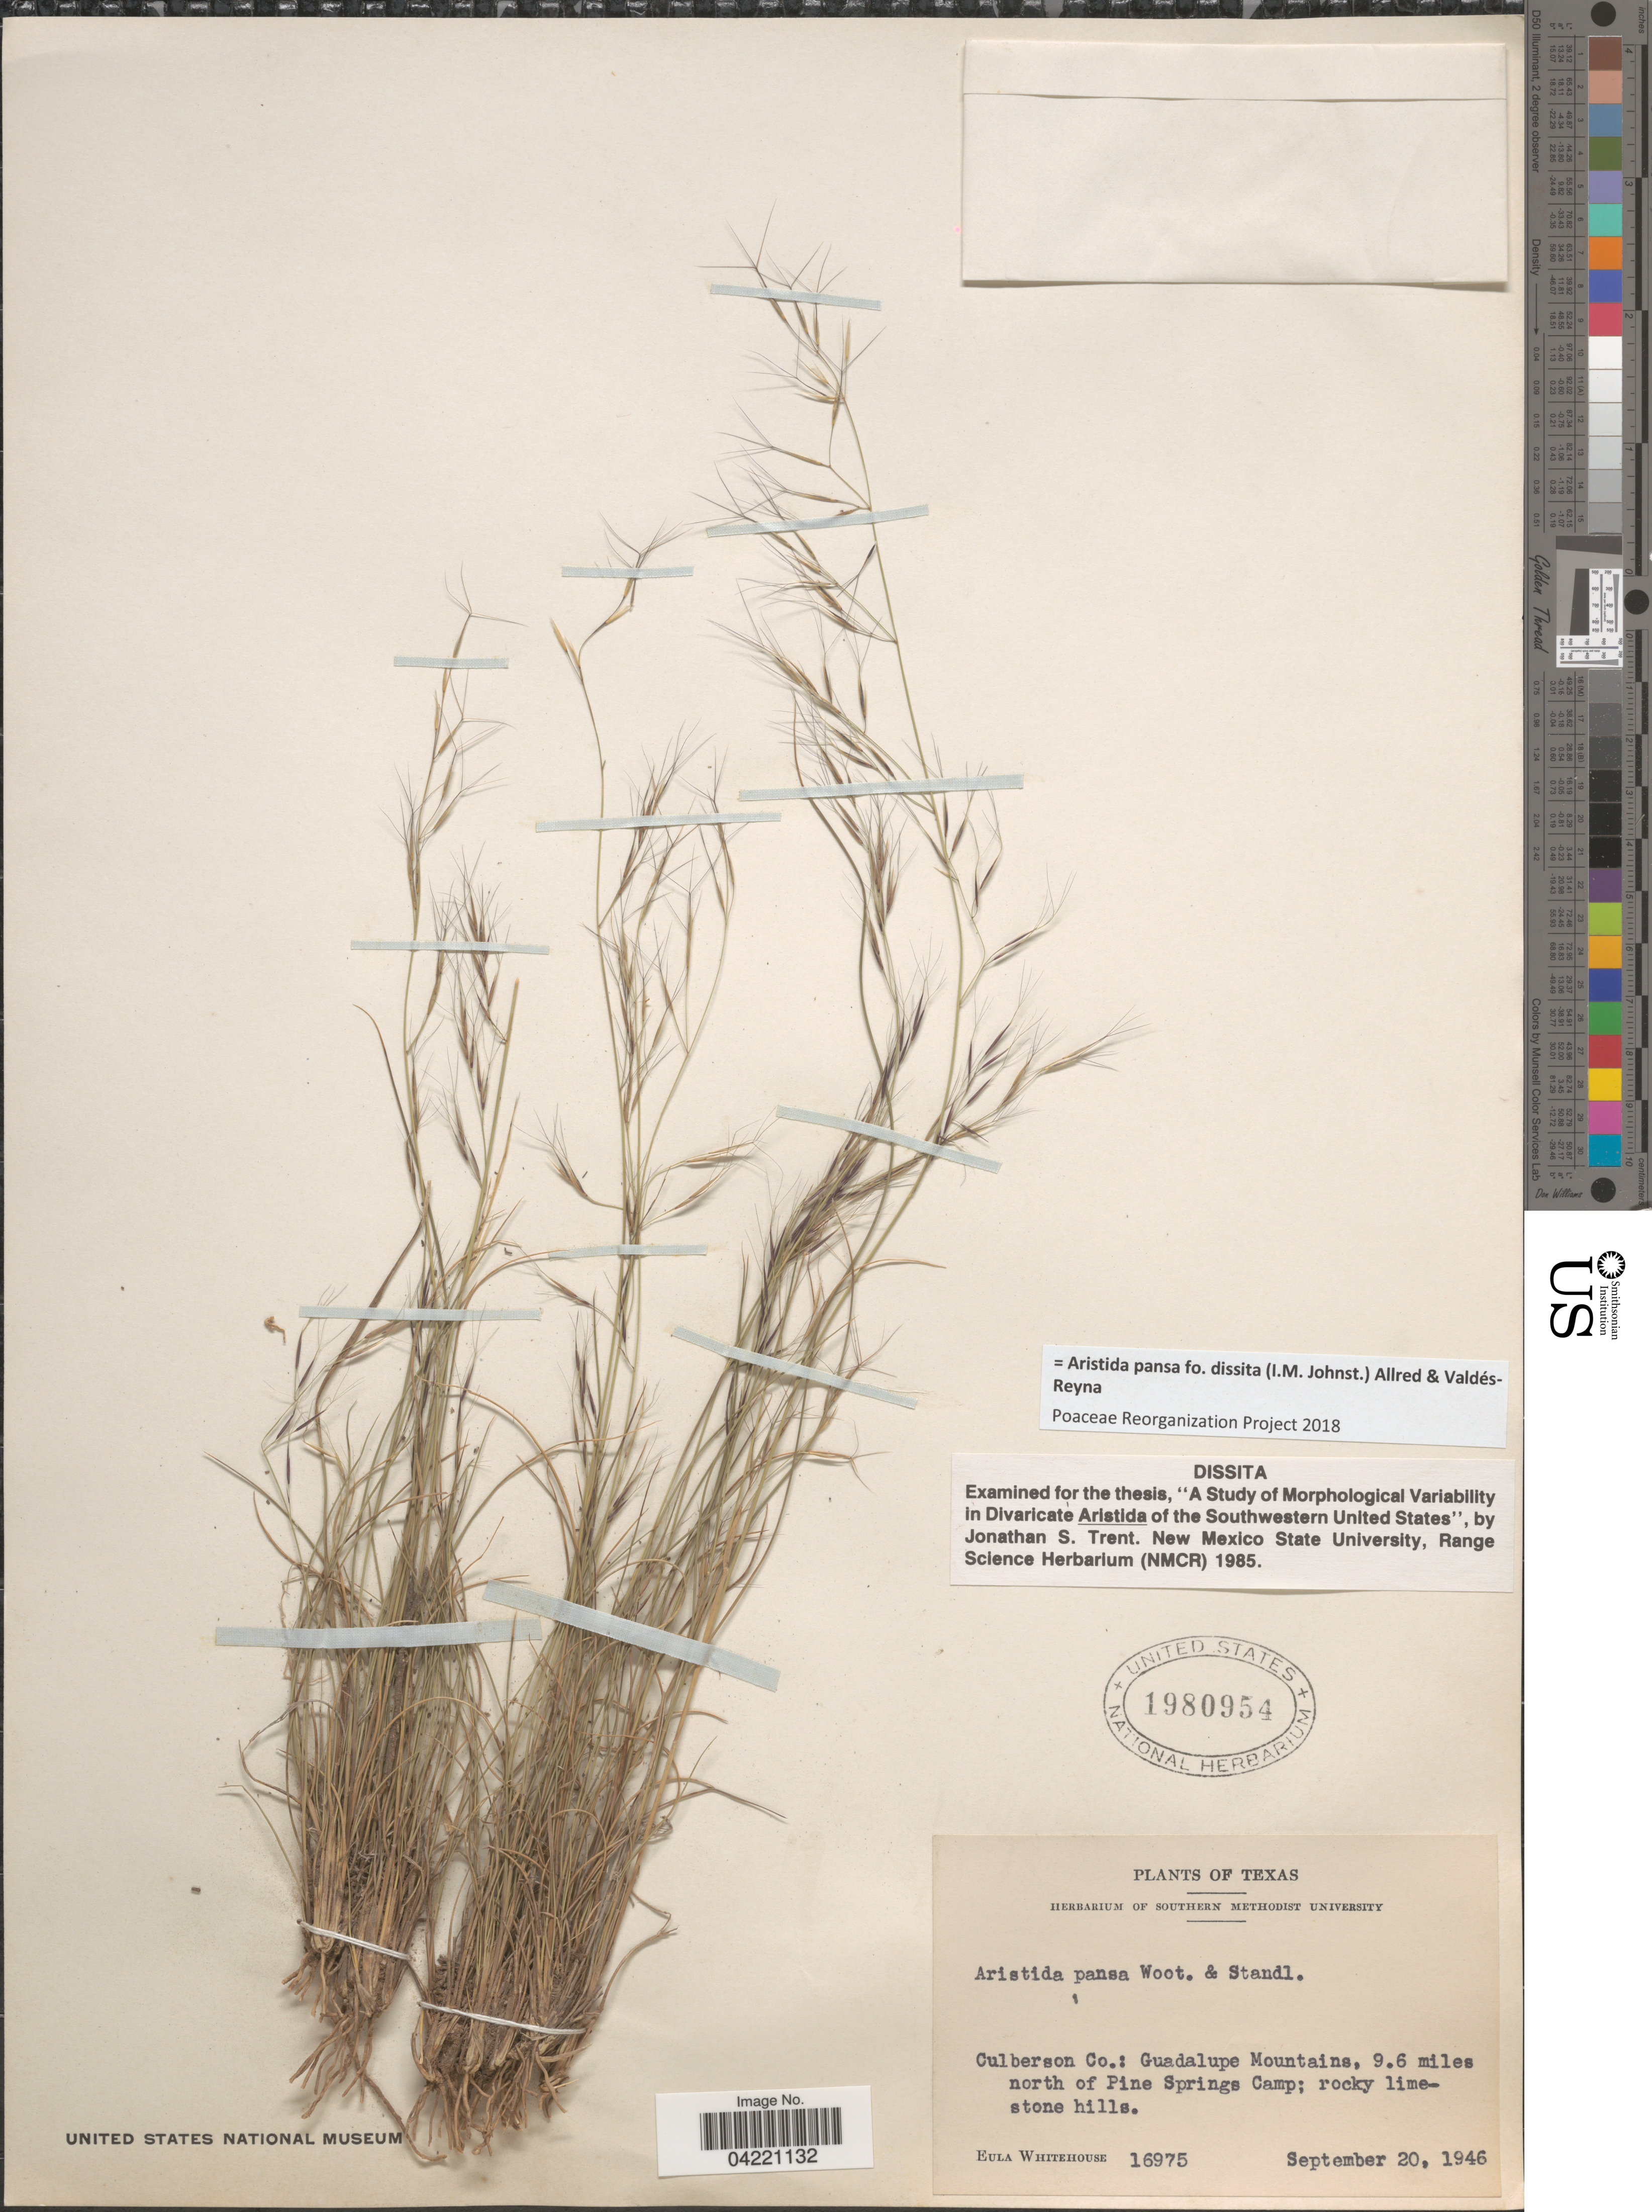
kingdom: Plantae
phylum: Tracheophyta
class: Liliopsida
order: Poales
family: Poaceae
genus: Aristida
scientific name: Aristida pansa f. dissita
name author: (I.M. Johnst.) Allred & Valdés-Reyna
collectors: E. Whitehouse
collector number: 16975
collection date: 1946-09-20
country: United States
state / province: Texas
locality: Culberson Co.: Guadalupe Mountains, 9.6 miles north of Pine Springs Camp.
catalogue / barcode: US 1980954